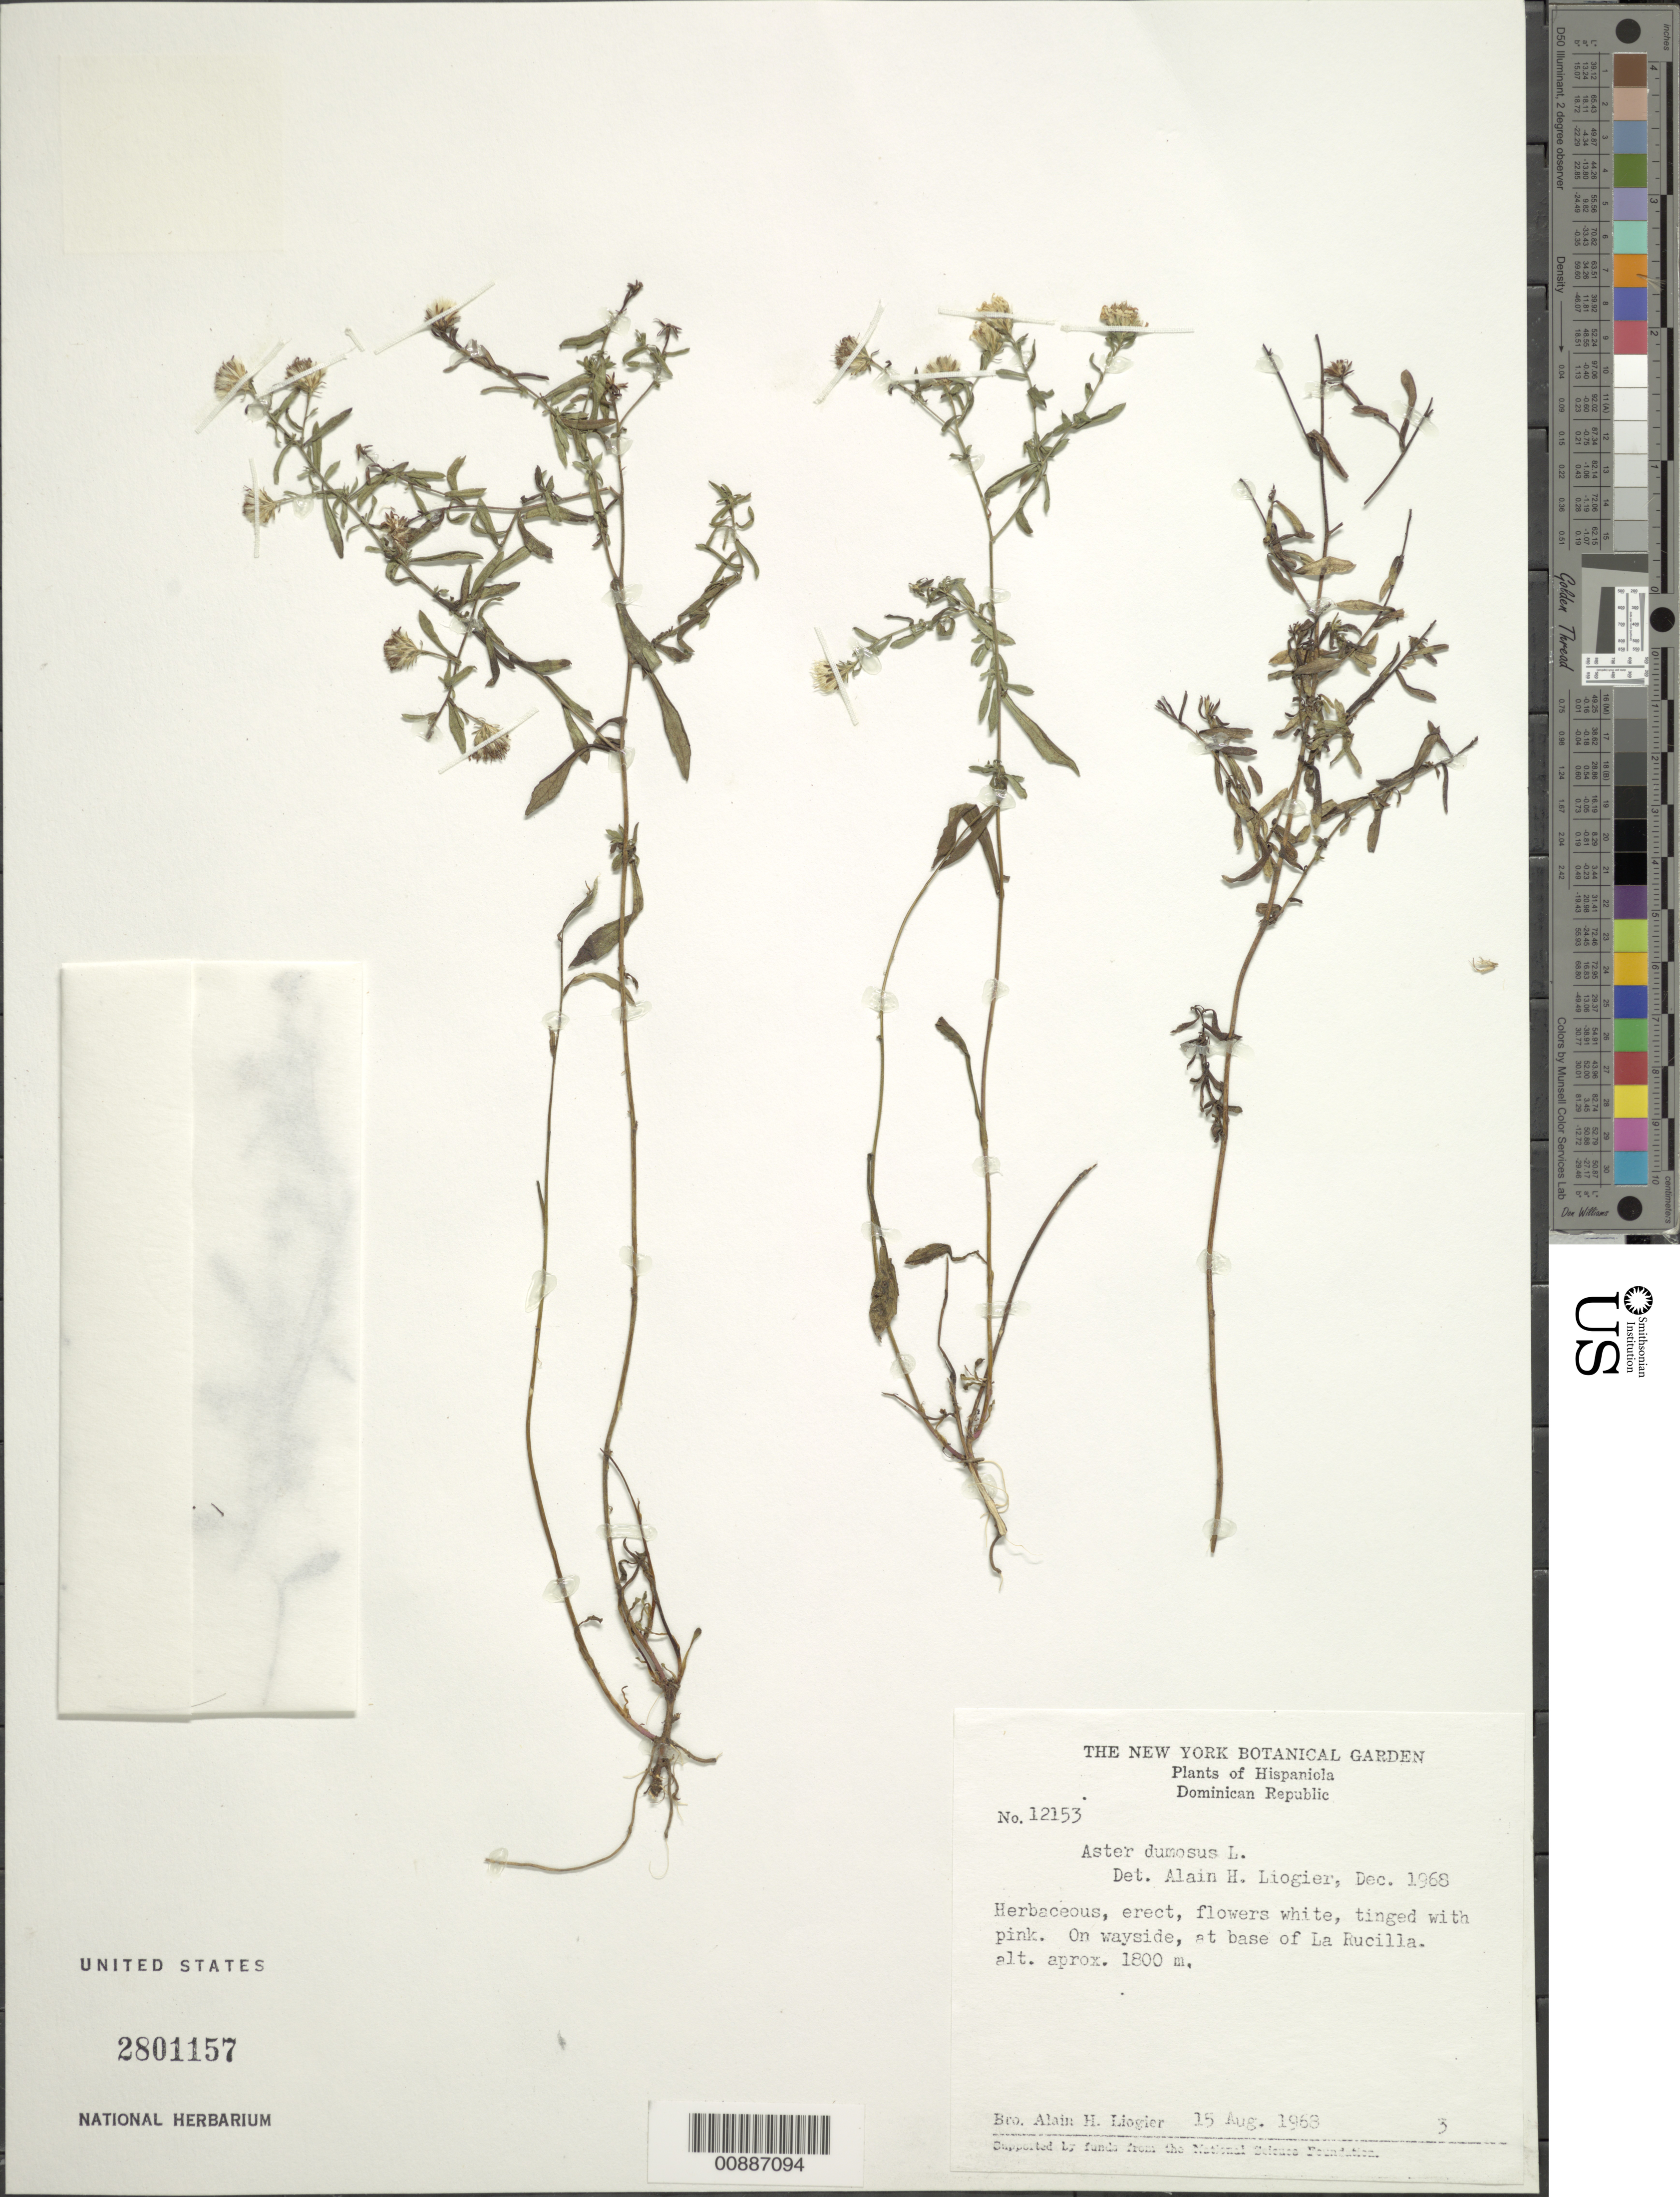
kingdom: Plantae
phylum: Tracheophyta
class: Magnoliopsida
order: Asterales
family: Asteraceae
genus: Symphyotrichum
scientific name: Symphyotrichum dumosum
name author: (L.) G.L. Nesom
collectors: A. H. Liogier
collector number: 12153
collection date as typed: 15 Aug 1963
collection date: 1963-08-15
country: Dominican Republic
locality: At base of La Rucilla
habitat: On wayside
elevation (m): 1800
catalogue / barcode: US 2801157